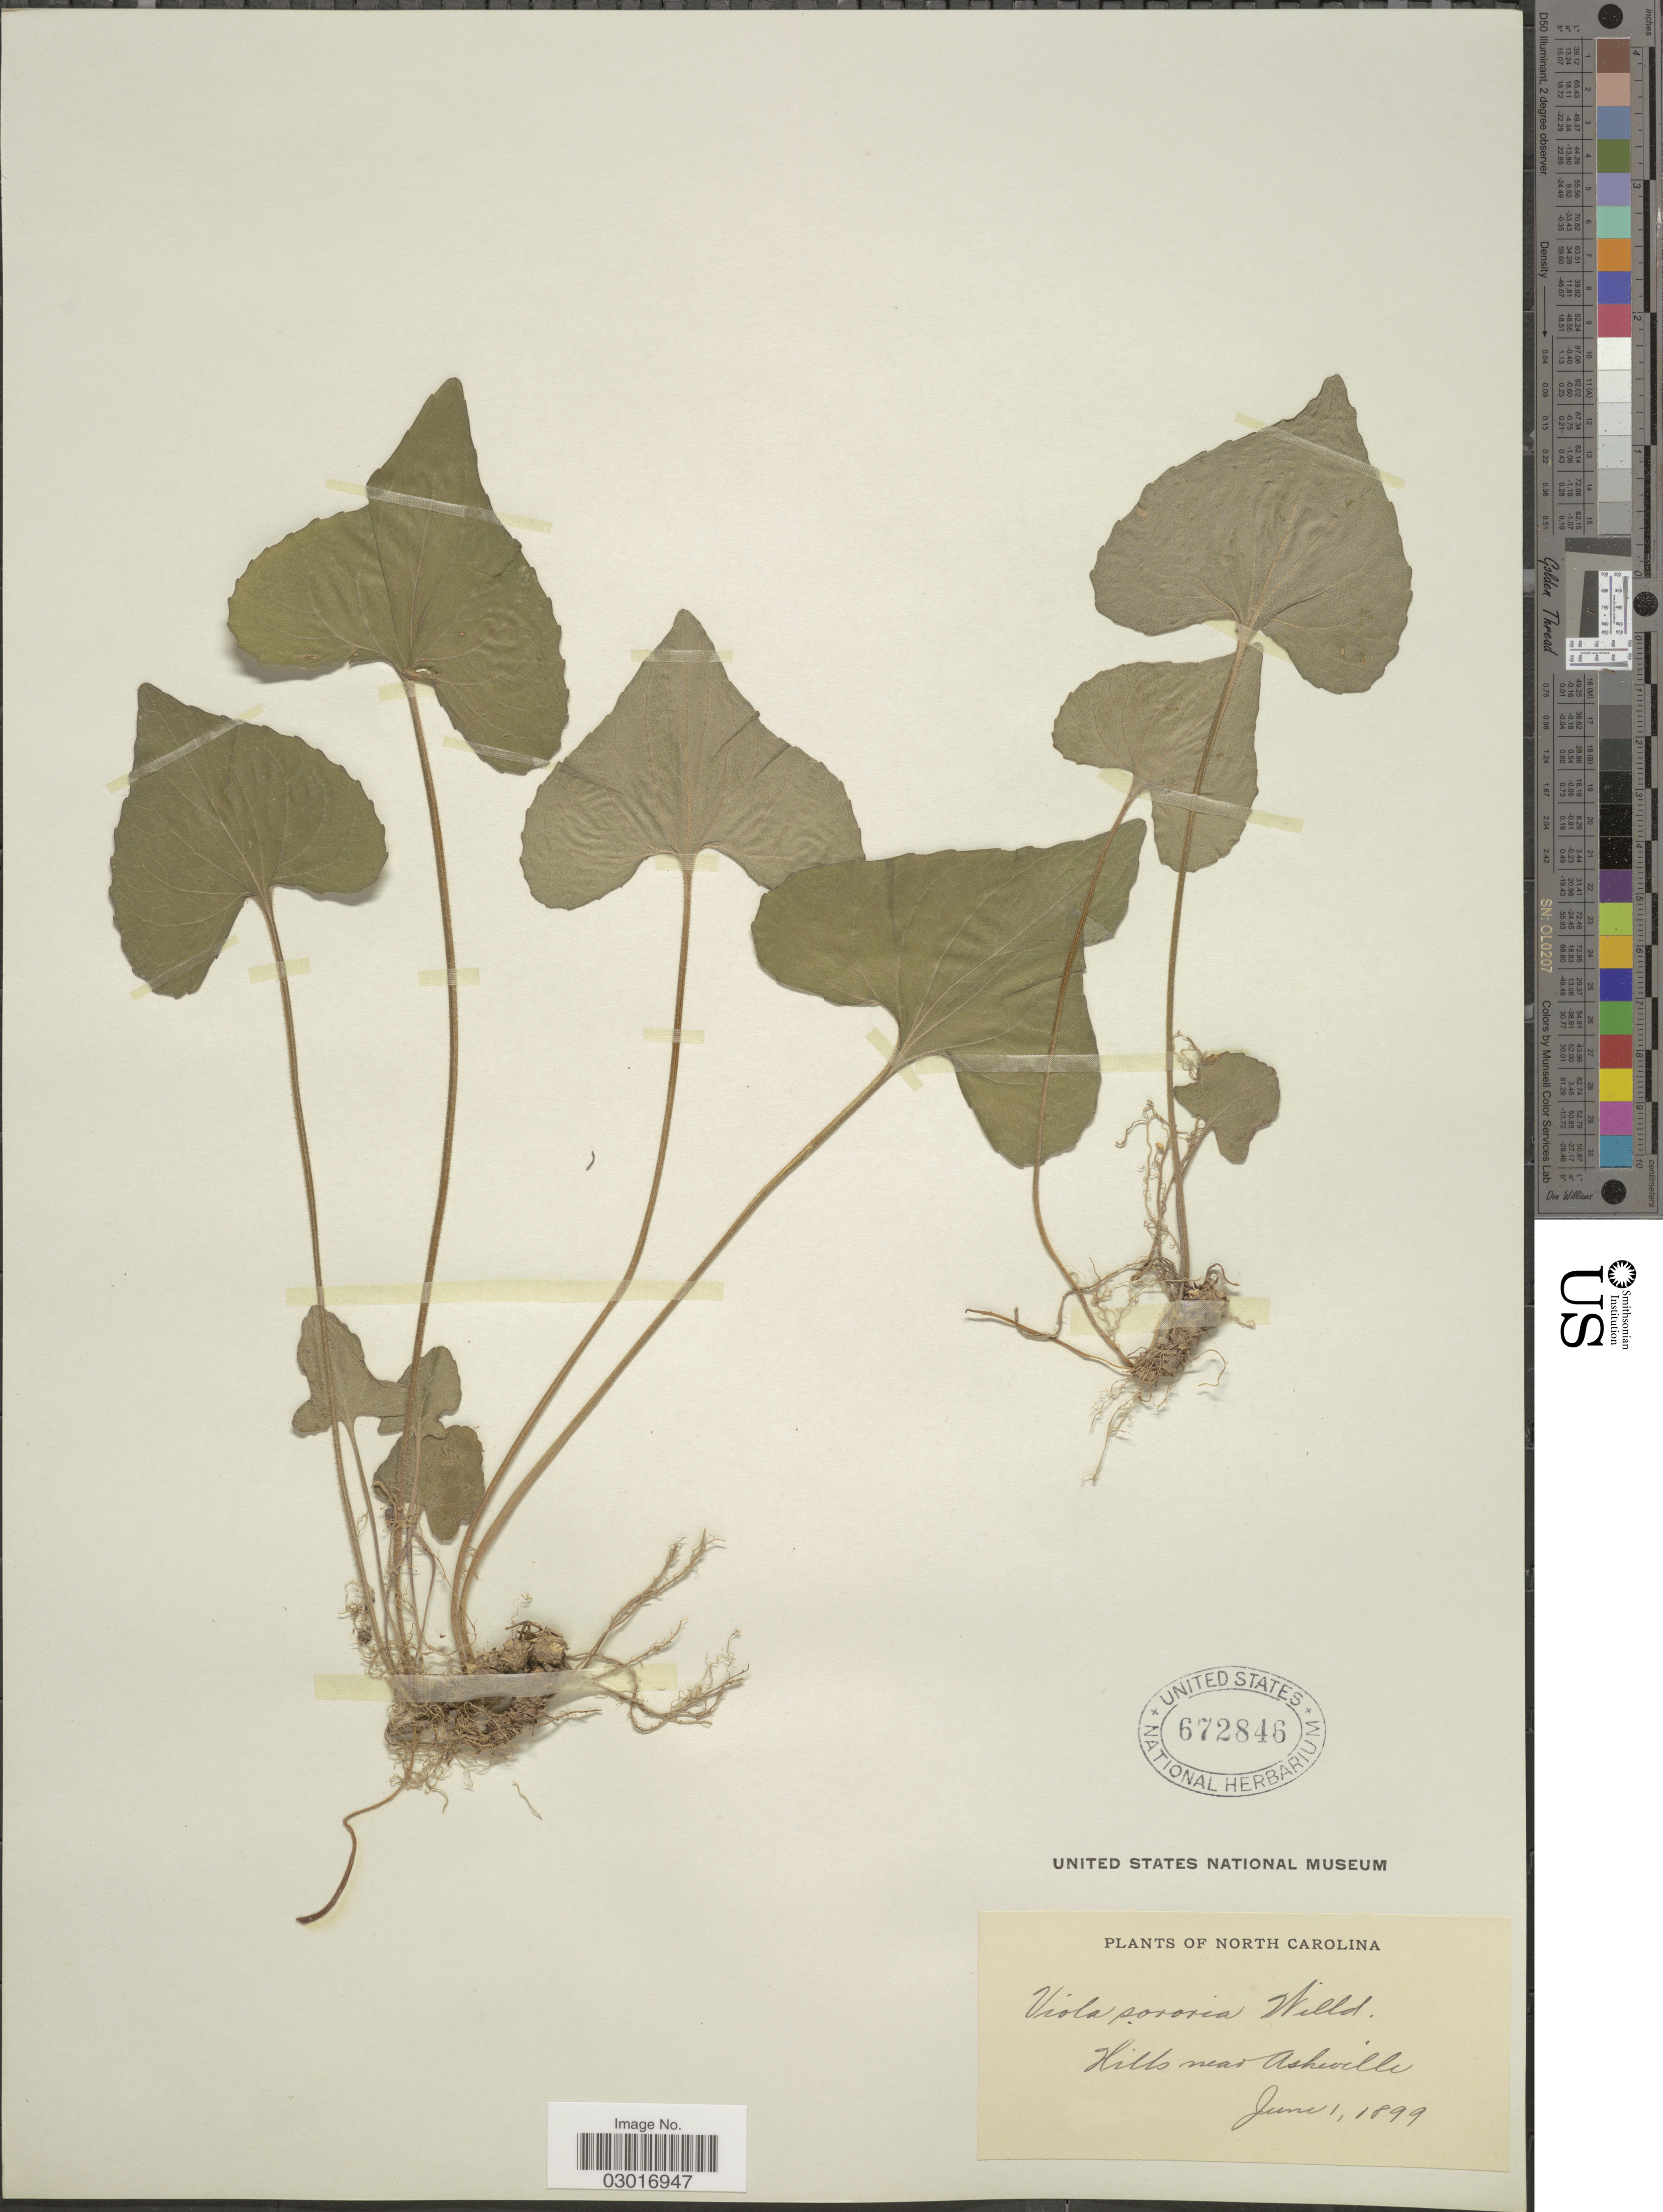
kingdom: Plantae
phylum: Tracheophyta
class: Magnoliopsida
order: Malpighiales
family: Violaceae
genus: Viola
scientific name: Viola sororia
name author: Willd.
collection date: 1899-06-01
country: United States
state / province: North Carolina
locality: Hills near Asheville.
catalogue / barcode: US 672846